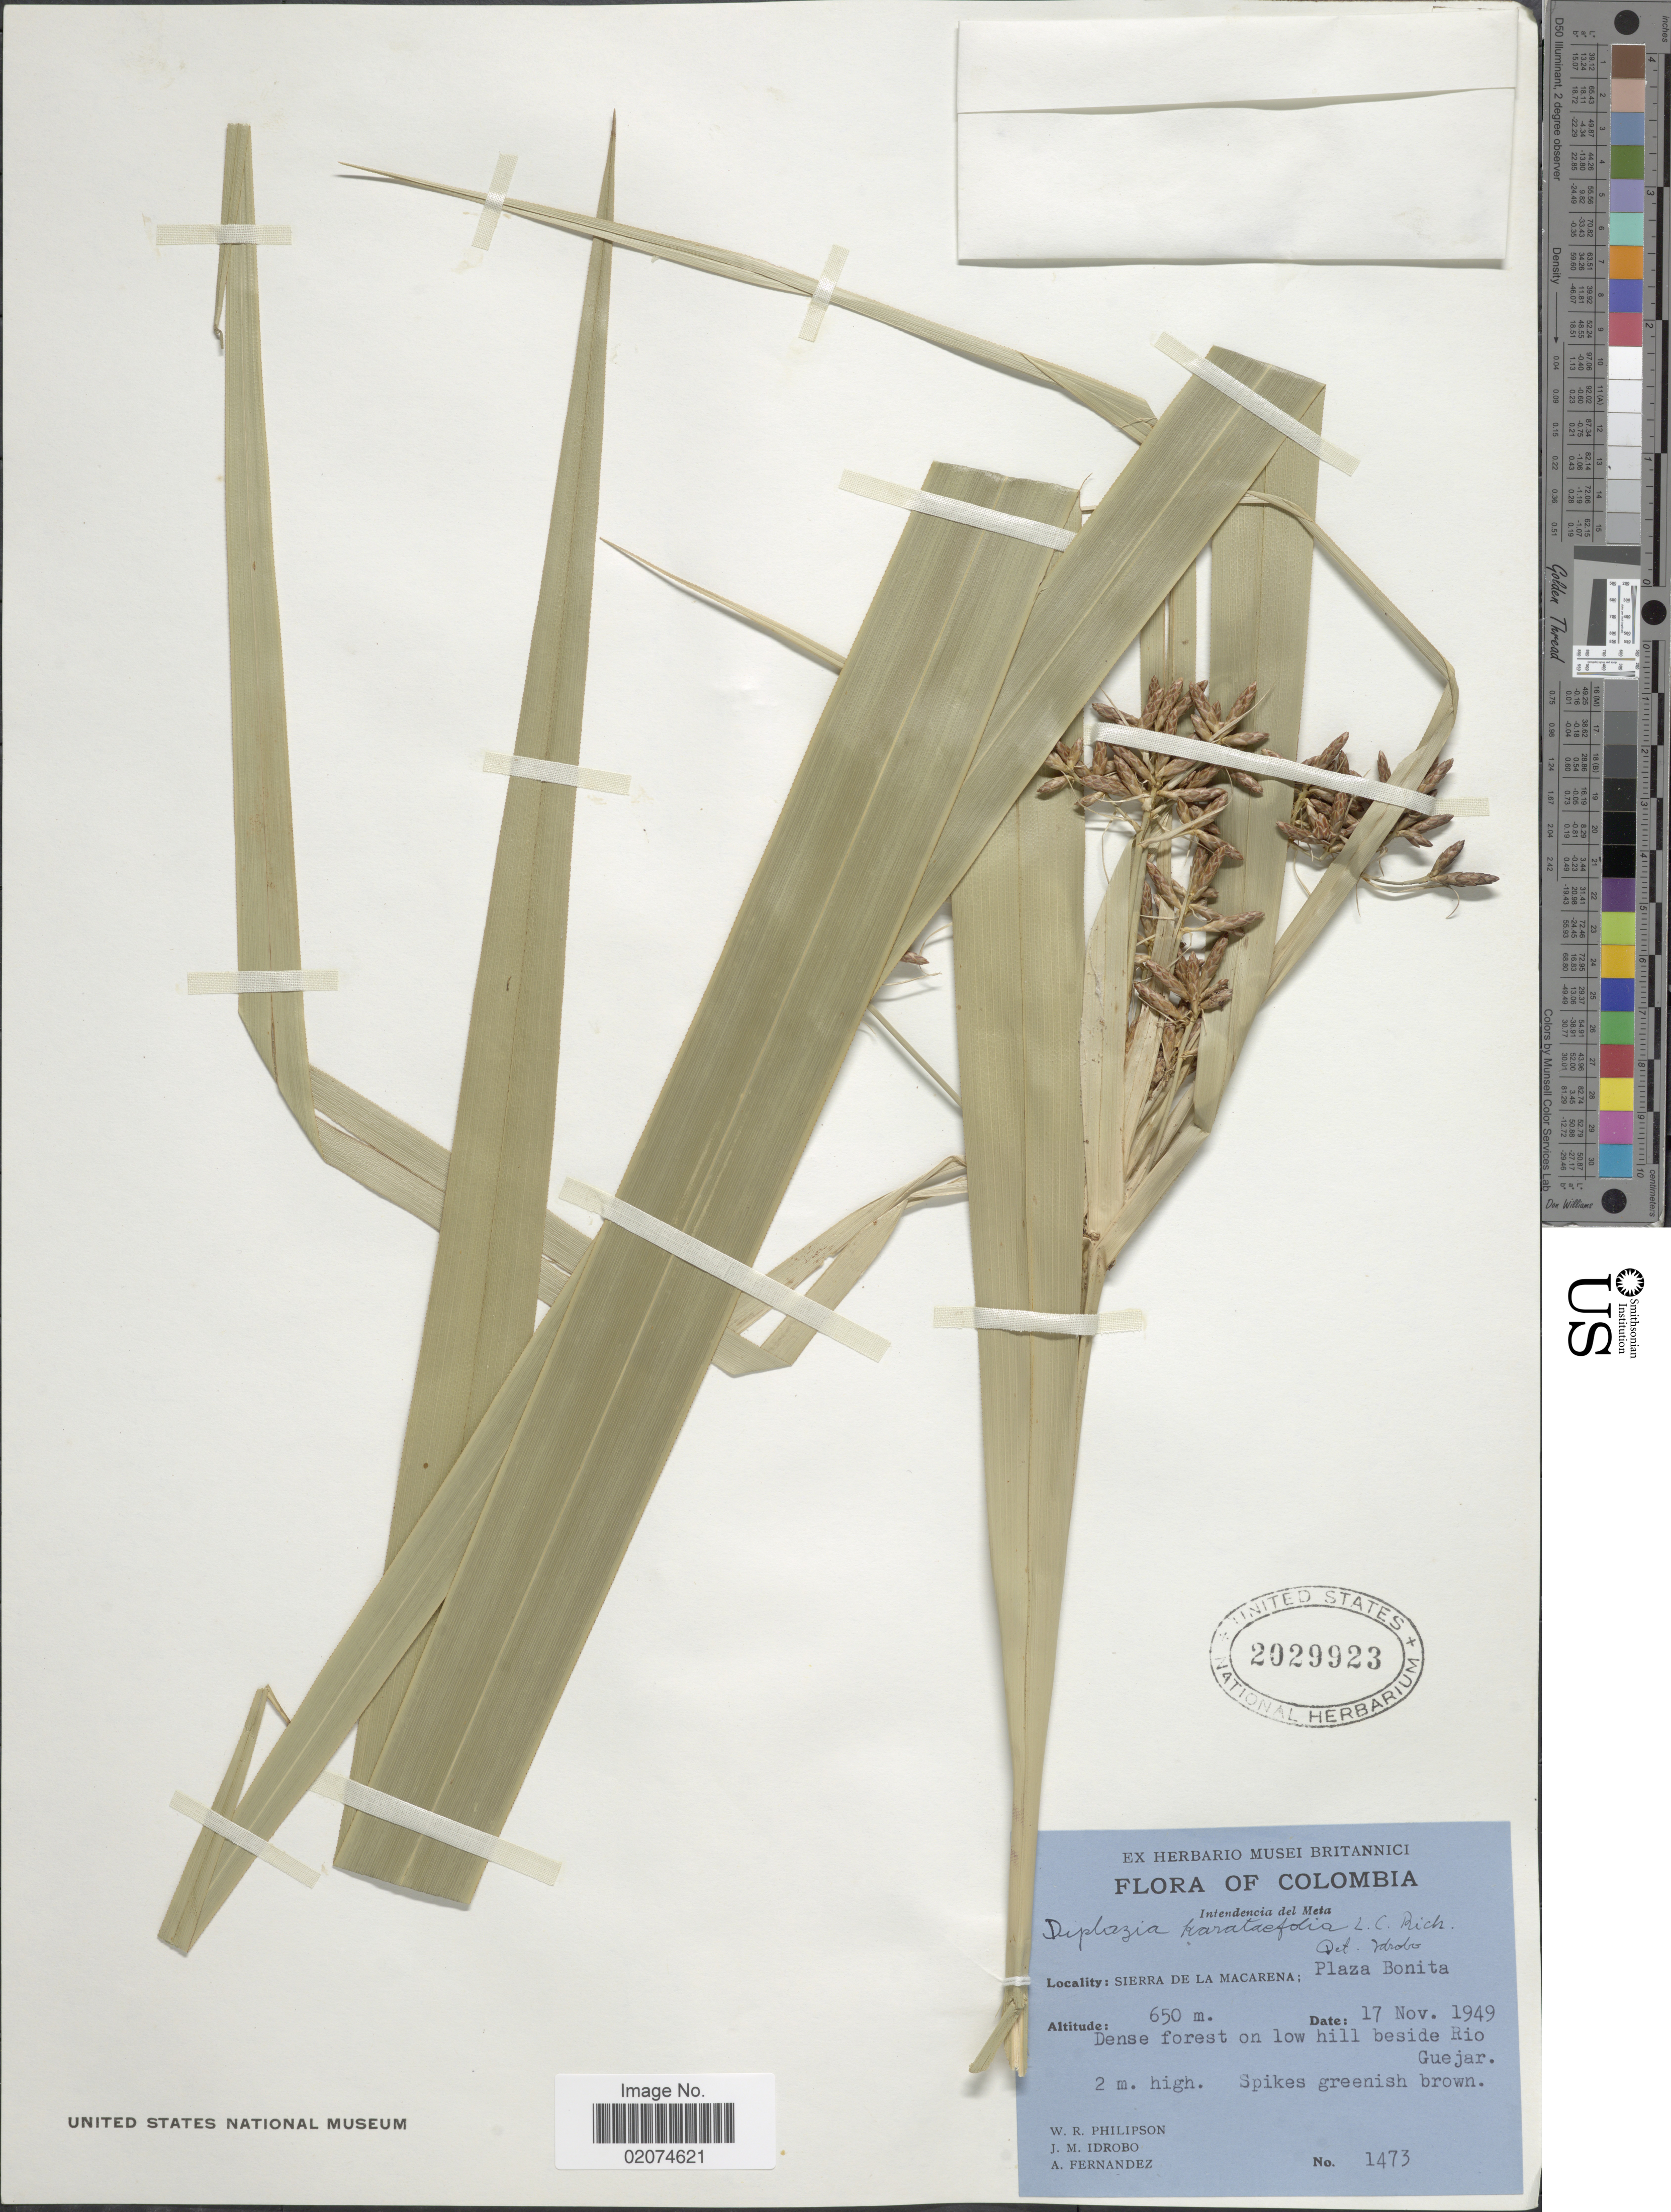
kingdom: Plantae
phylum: Tracheophyta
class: Liliopsida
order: Poales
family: Cyperaceae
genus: Diplasia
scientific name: Diplasia karatifolia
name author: Rich.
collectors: W. R. Philipson, J. M. Idrobo & A. Fernandez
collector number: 1473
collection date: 1949-11-17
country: Colombia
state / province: Meta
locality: Intendencia del Meta. Sierra de la Macarena: Plaza Bonita.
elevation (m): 650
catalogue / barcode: US 2029923